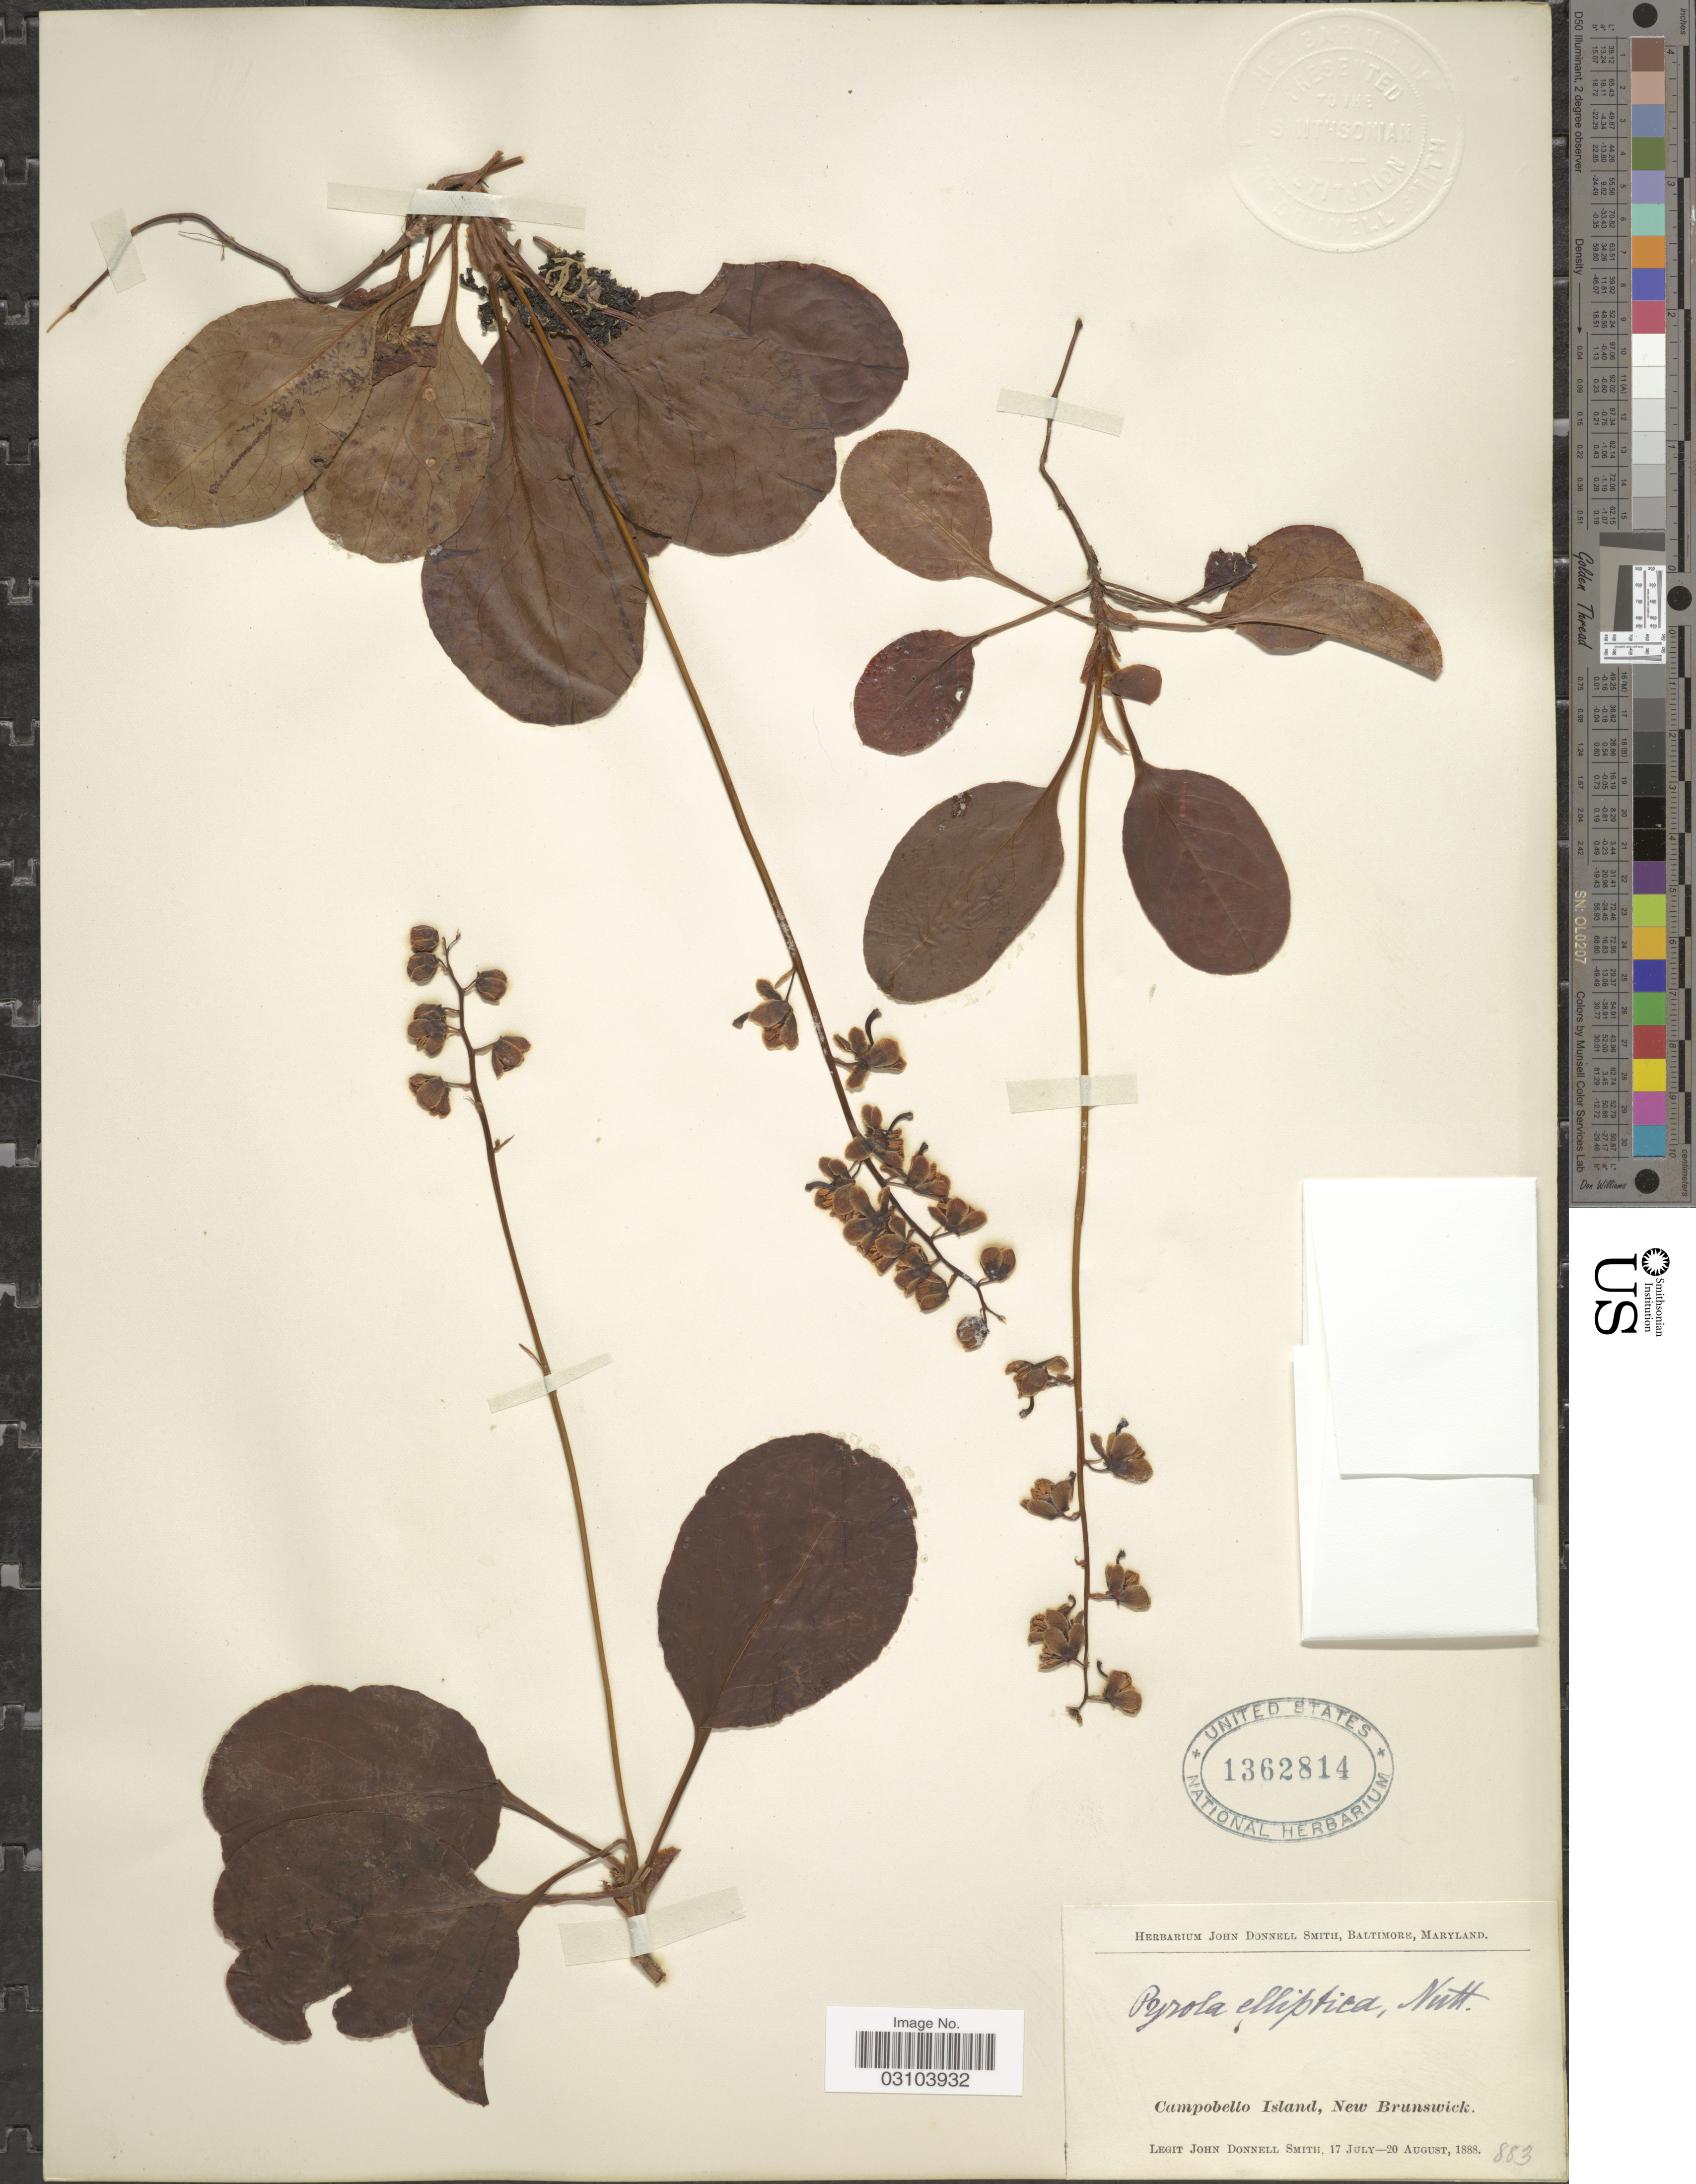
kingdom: Plantae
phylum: Tracheophyta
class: Magnoliopsida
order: Ericales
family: Ericaceae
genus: Pyrola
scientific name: Pyrola elliptica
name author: Nutt.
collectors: J. Donnell Smith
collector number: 883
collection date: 1888-07-17/1888-08-20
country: Canada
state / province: New Brunswick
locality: Campobello Island.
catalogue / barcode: US 1362814